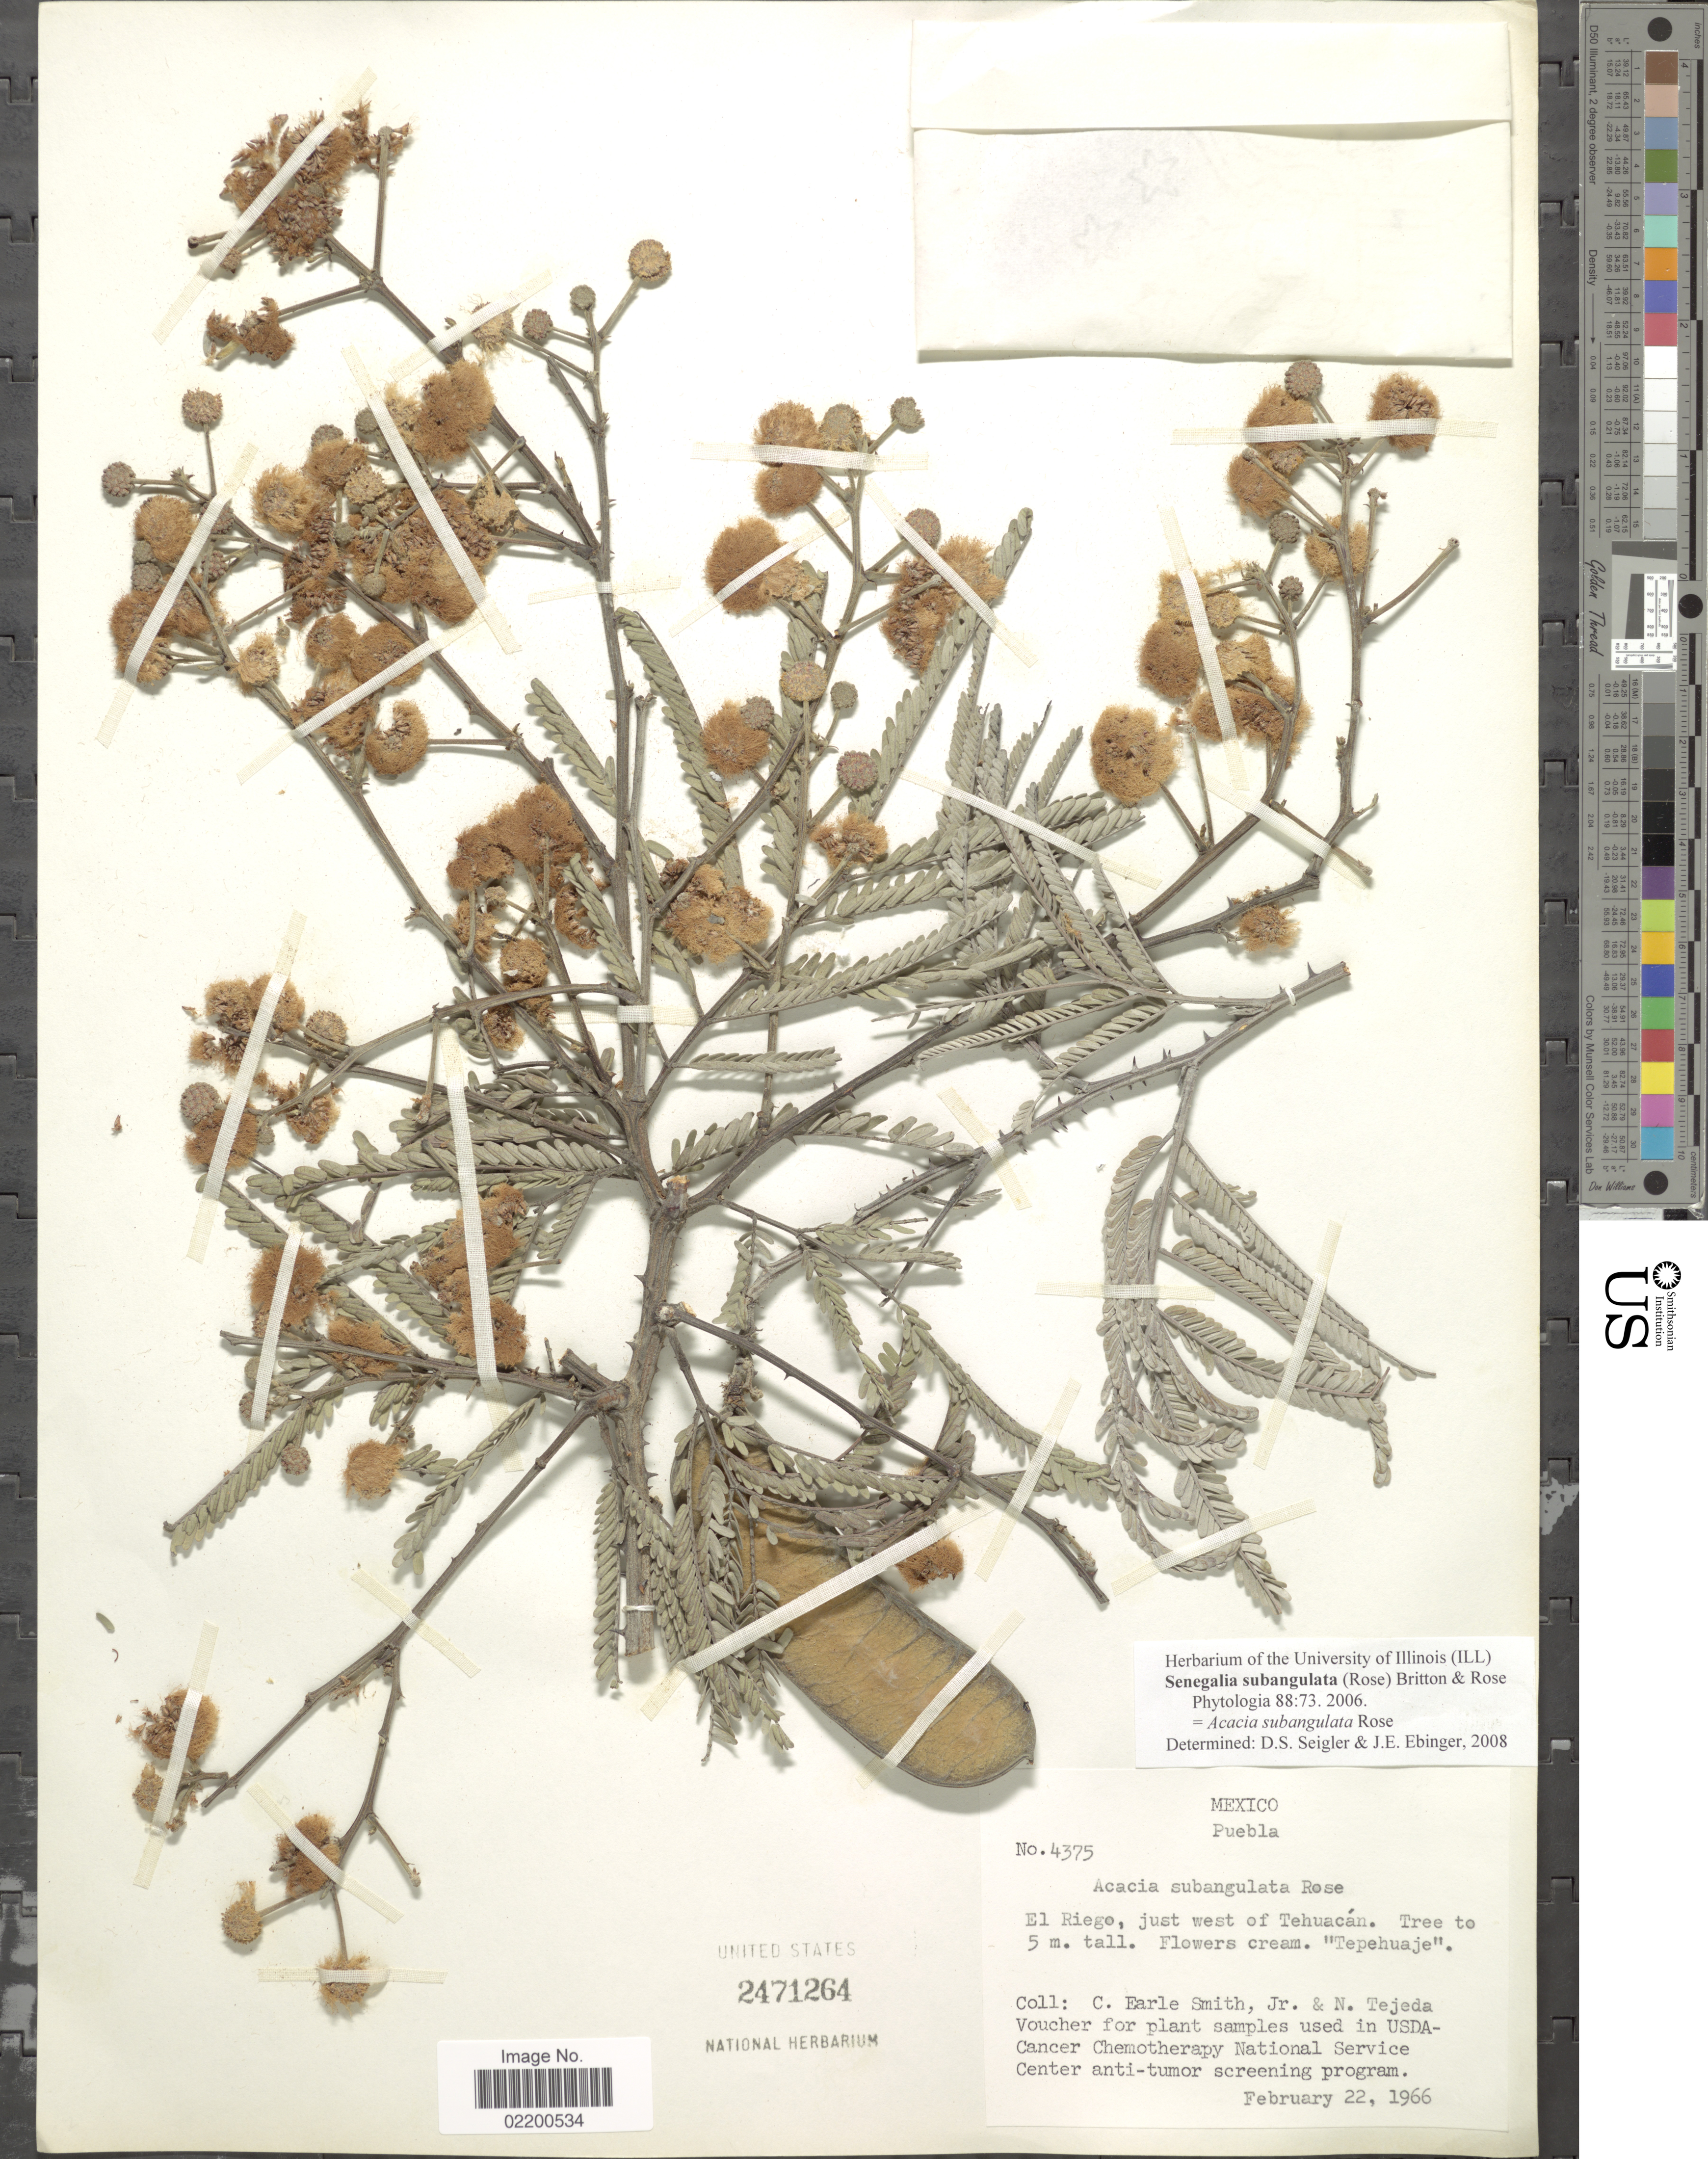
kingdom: Plantae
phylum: Tracheophyta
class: Magnoliopsida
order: Fabales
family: Fabaceae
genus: Senegalia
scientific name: Senegalia subangulata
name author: (Rose) Britton & Rose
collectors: C. E. Smith Jr. & N. Tejeda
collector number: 4375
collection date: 1966-02-22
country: Mexico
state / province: Puebla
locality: El Riego, just west of Tehuacan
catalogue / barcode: US 2471264